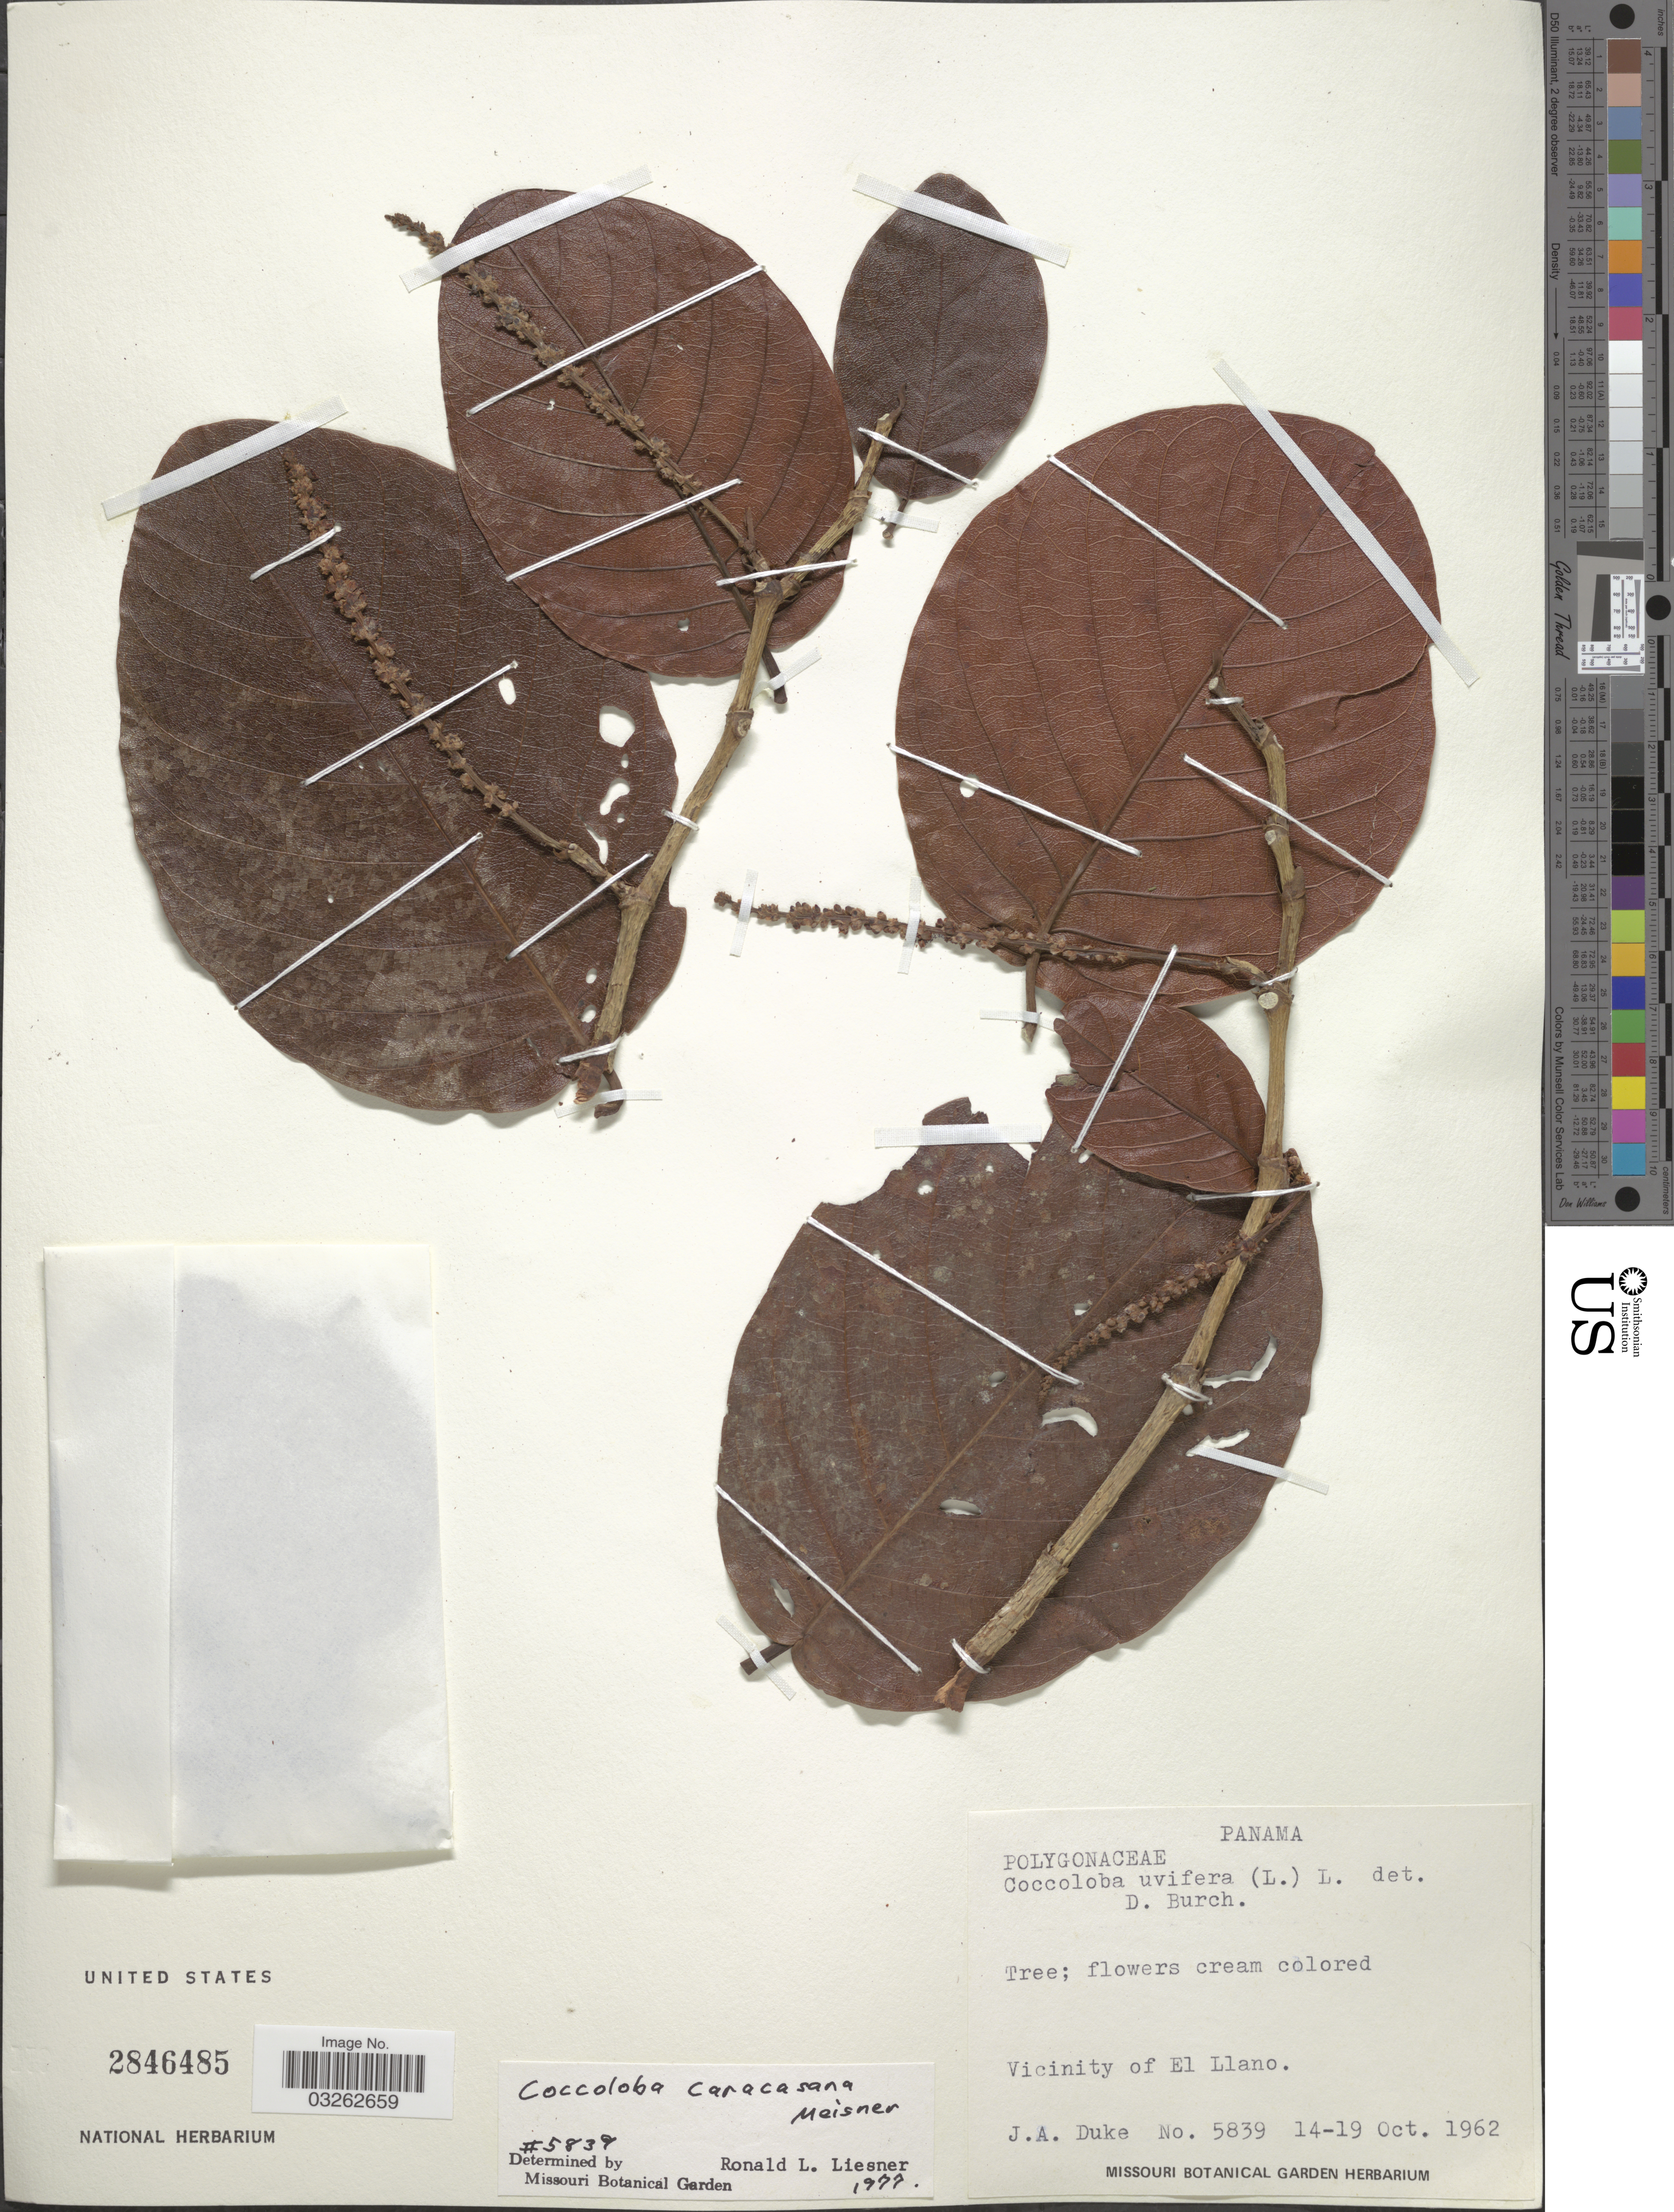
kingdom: Plantae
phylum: Tracheophyta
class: Magnoliopsida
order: Caryophyllales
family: Polygonaceae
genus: Coccoloba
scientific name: Coccoloba caracasana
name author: Meisn.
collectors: J. A. Duke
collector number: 5839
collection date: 1962-10-14/1962-10-19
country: Panama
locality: Vicinity of El Llano.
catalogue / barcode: US 2846485